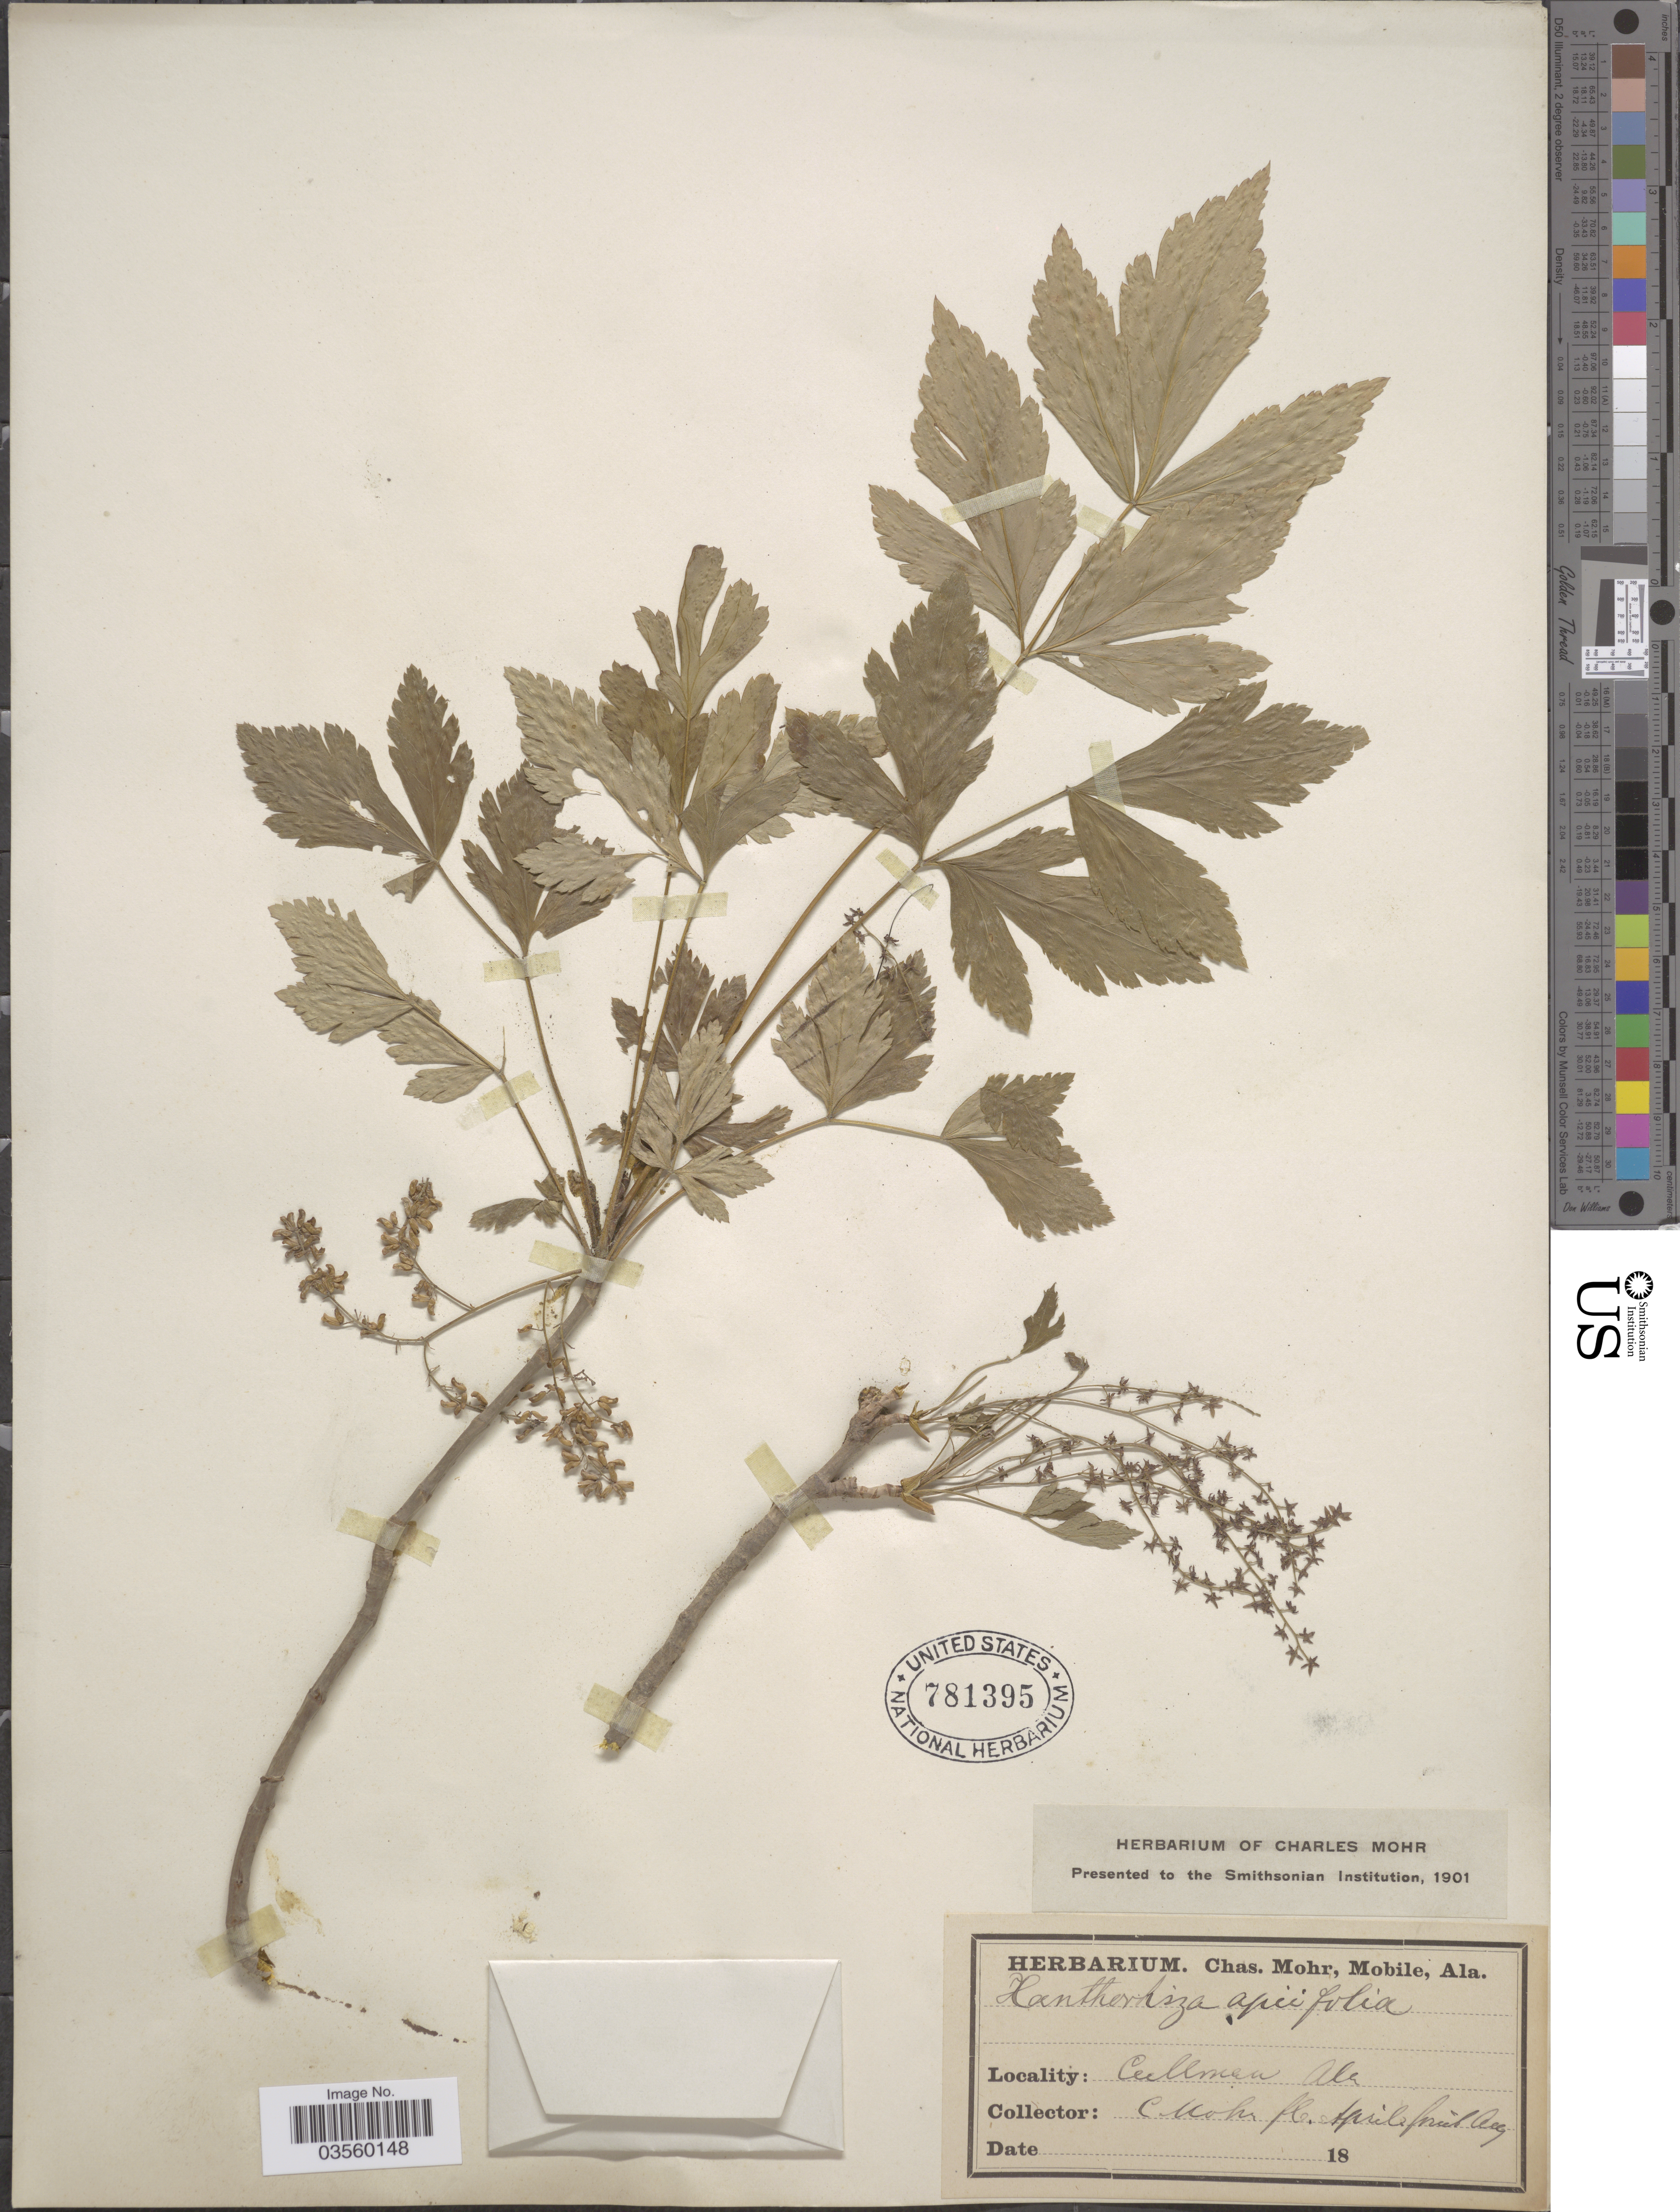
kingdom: Plantae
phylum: Tracheophyta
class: Magnoliopsida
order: Ranunculales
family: Ranunculaceae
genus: Xanthorhiza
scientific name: Xanthorhiza apiifolia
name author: L'Hér.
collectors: Mohr, C. T. (herbarium)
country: United States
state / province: Alabama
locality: Cullman.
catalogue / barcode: US 781395